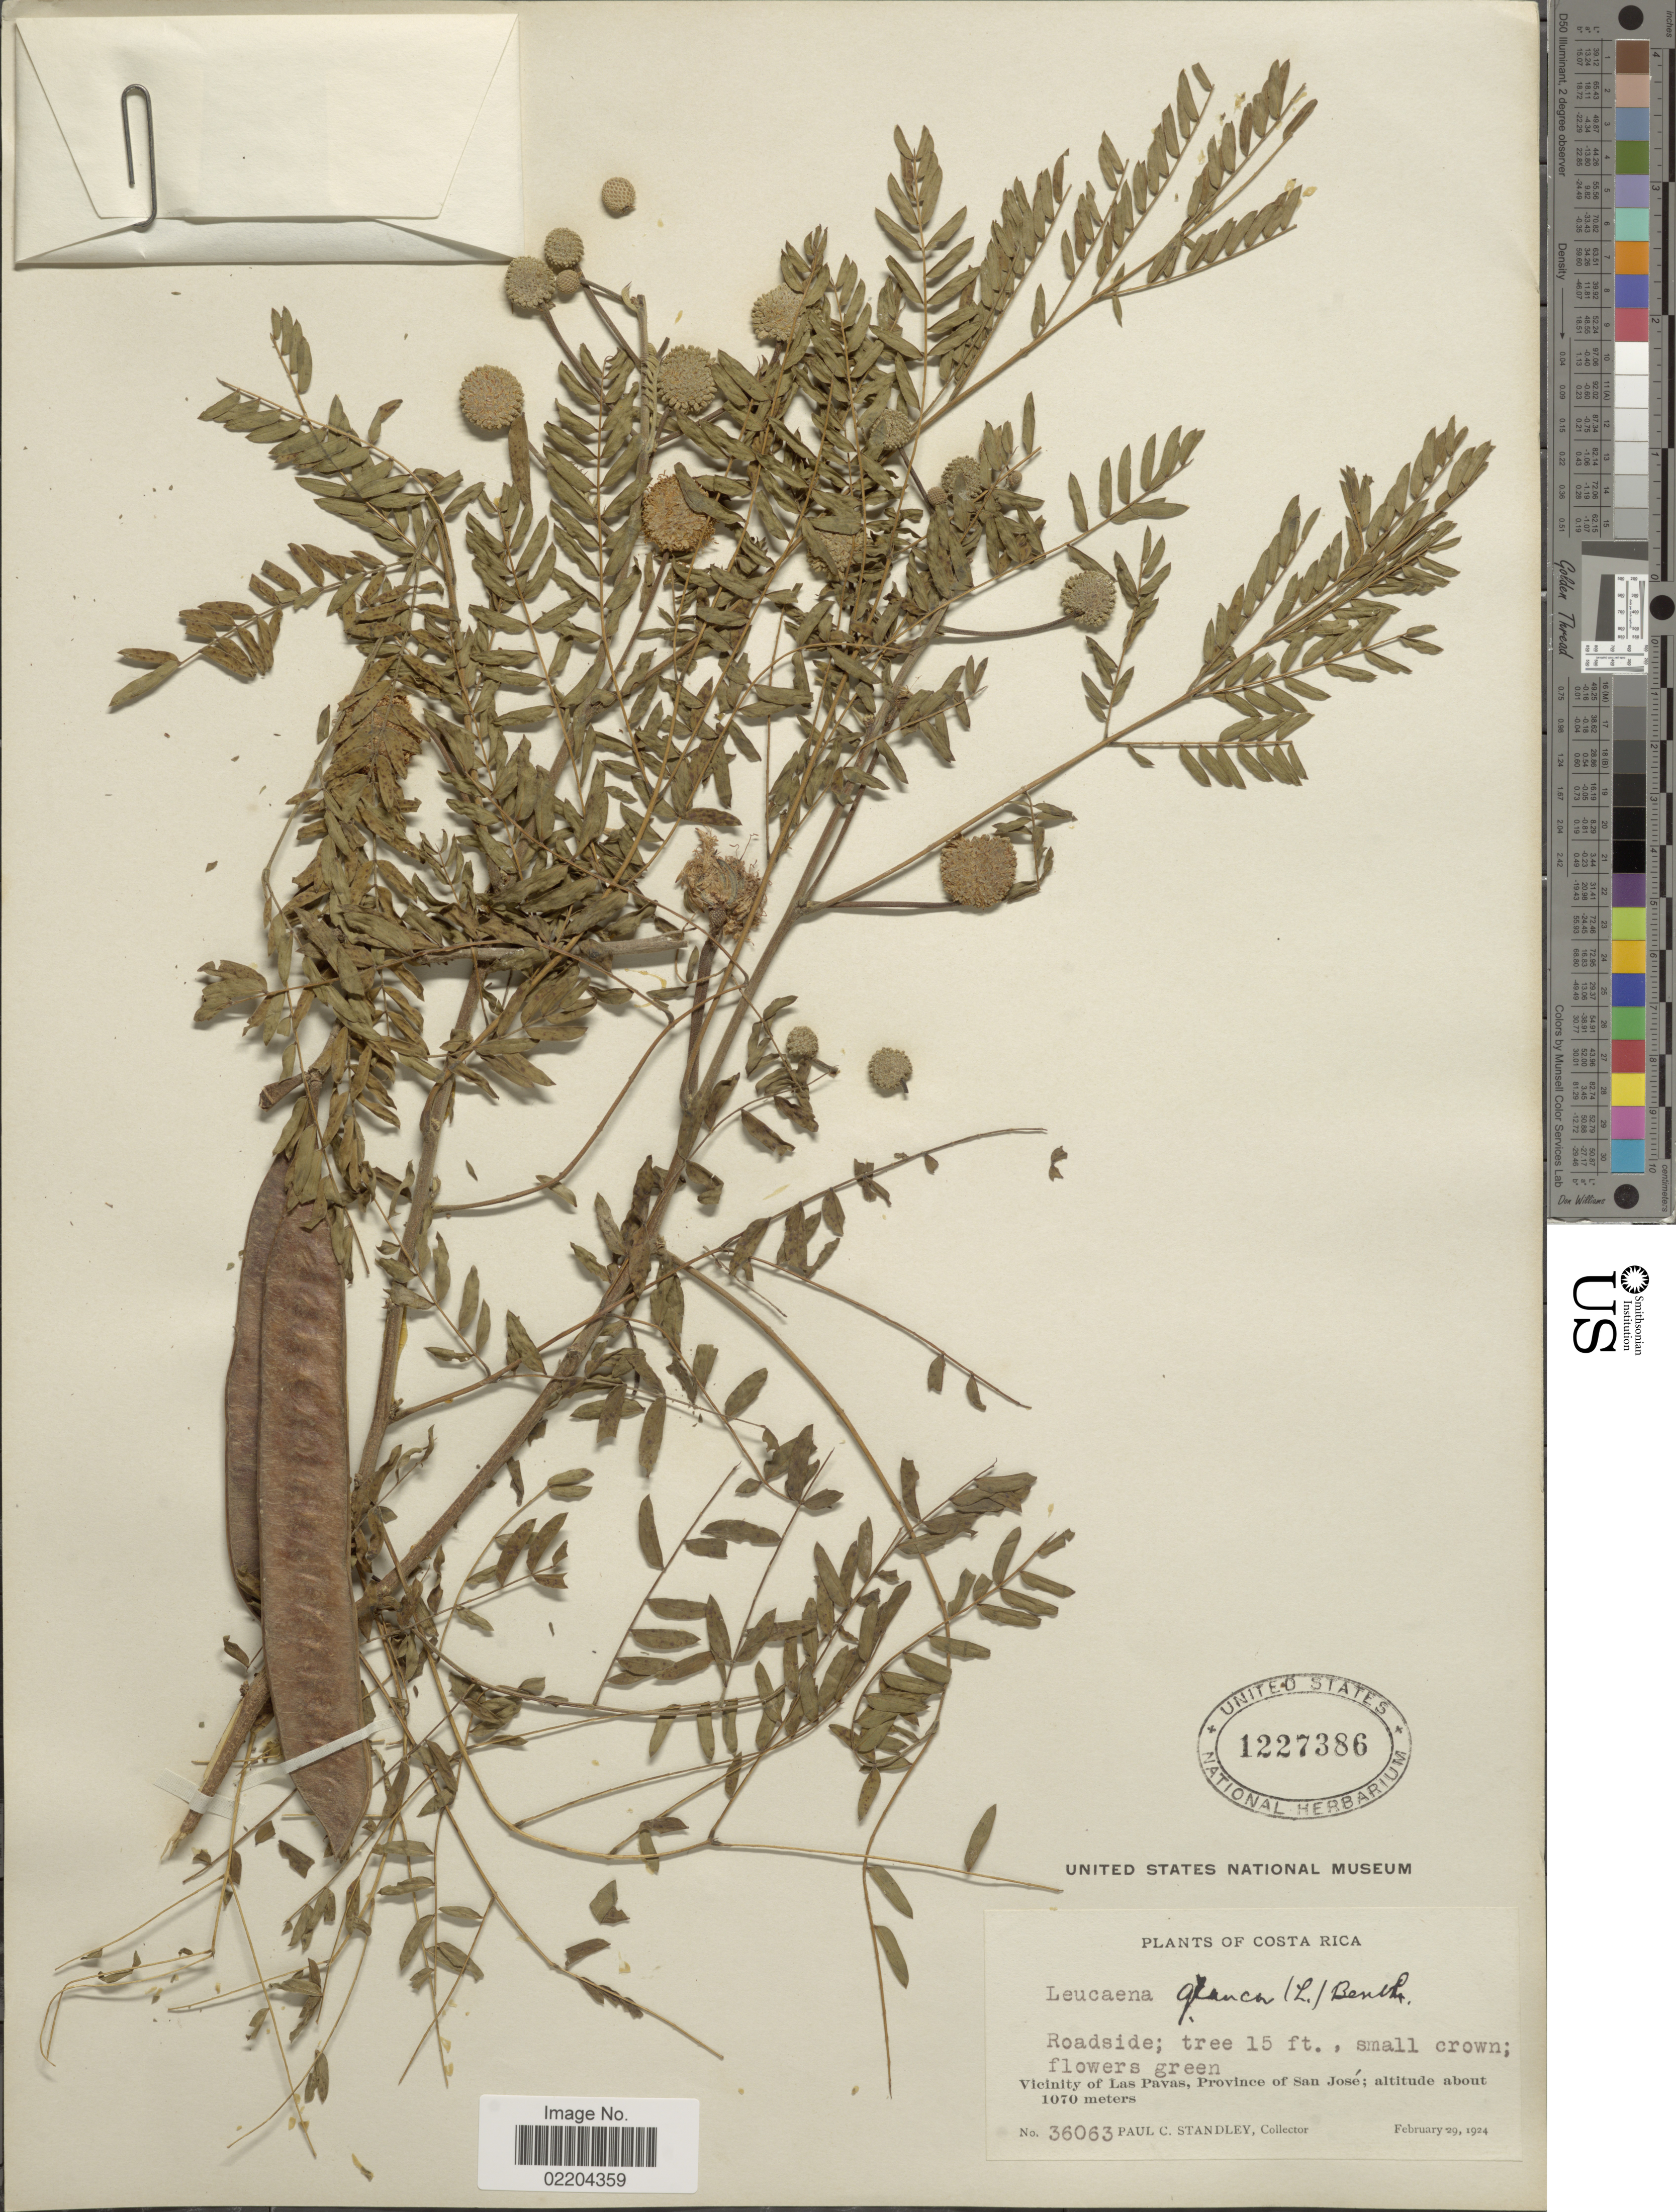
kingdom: Plantae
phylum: Tracheophyta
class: Magnoliopsida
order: Fabales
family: Fabaceae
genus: Leucaena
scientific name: Leucaena leucocephala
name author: (Lam.) de Wit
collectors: P. C. Standley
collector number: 36063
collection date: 1924-02-29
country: Costa Rica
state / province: San José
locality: Vicinity of Las Pavas, Province of San Jose.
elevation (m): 1070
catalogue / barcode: US 1227386